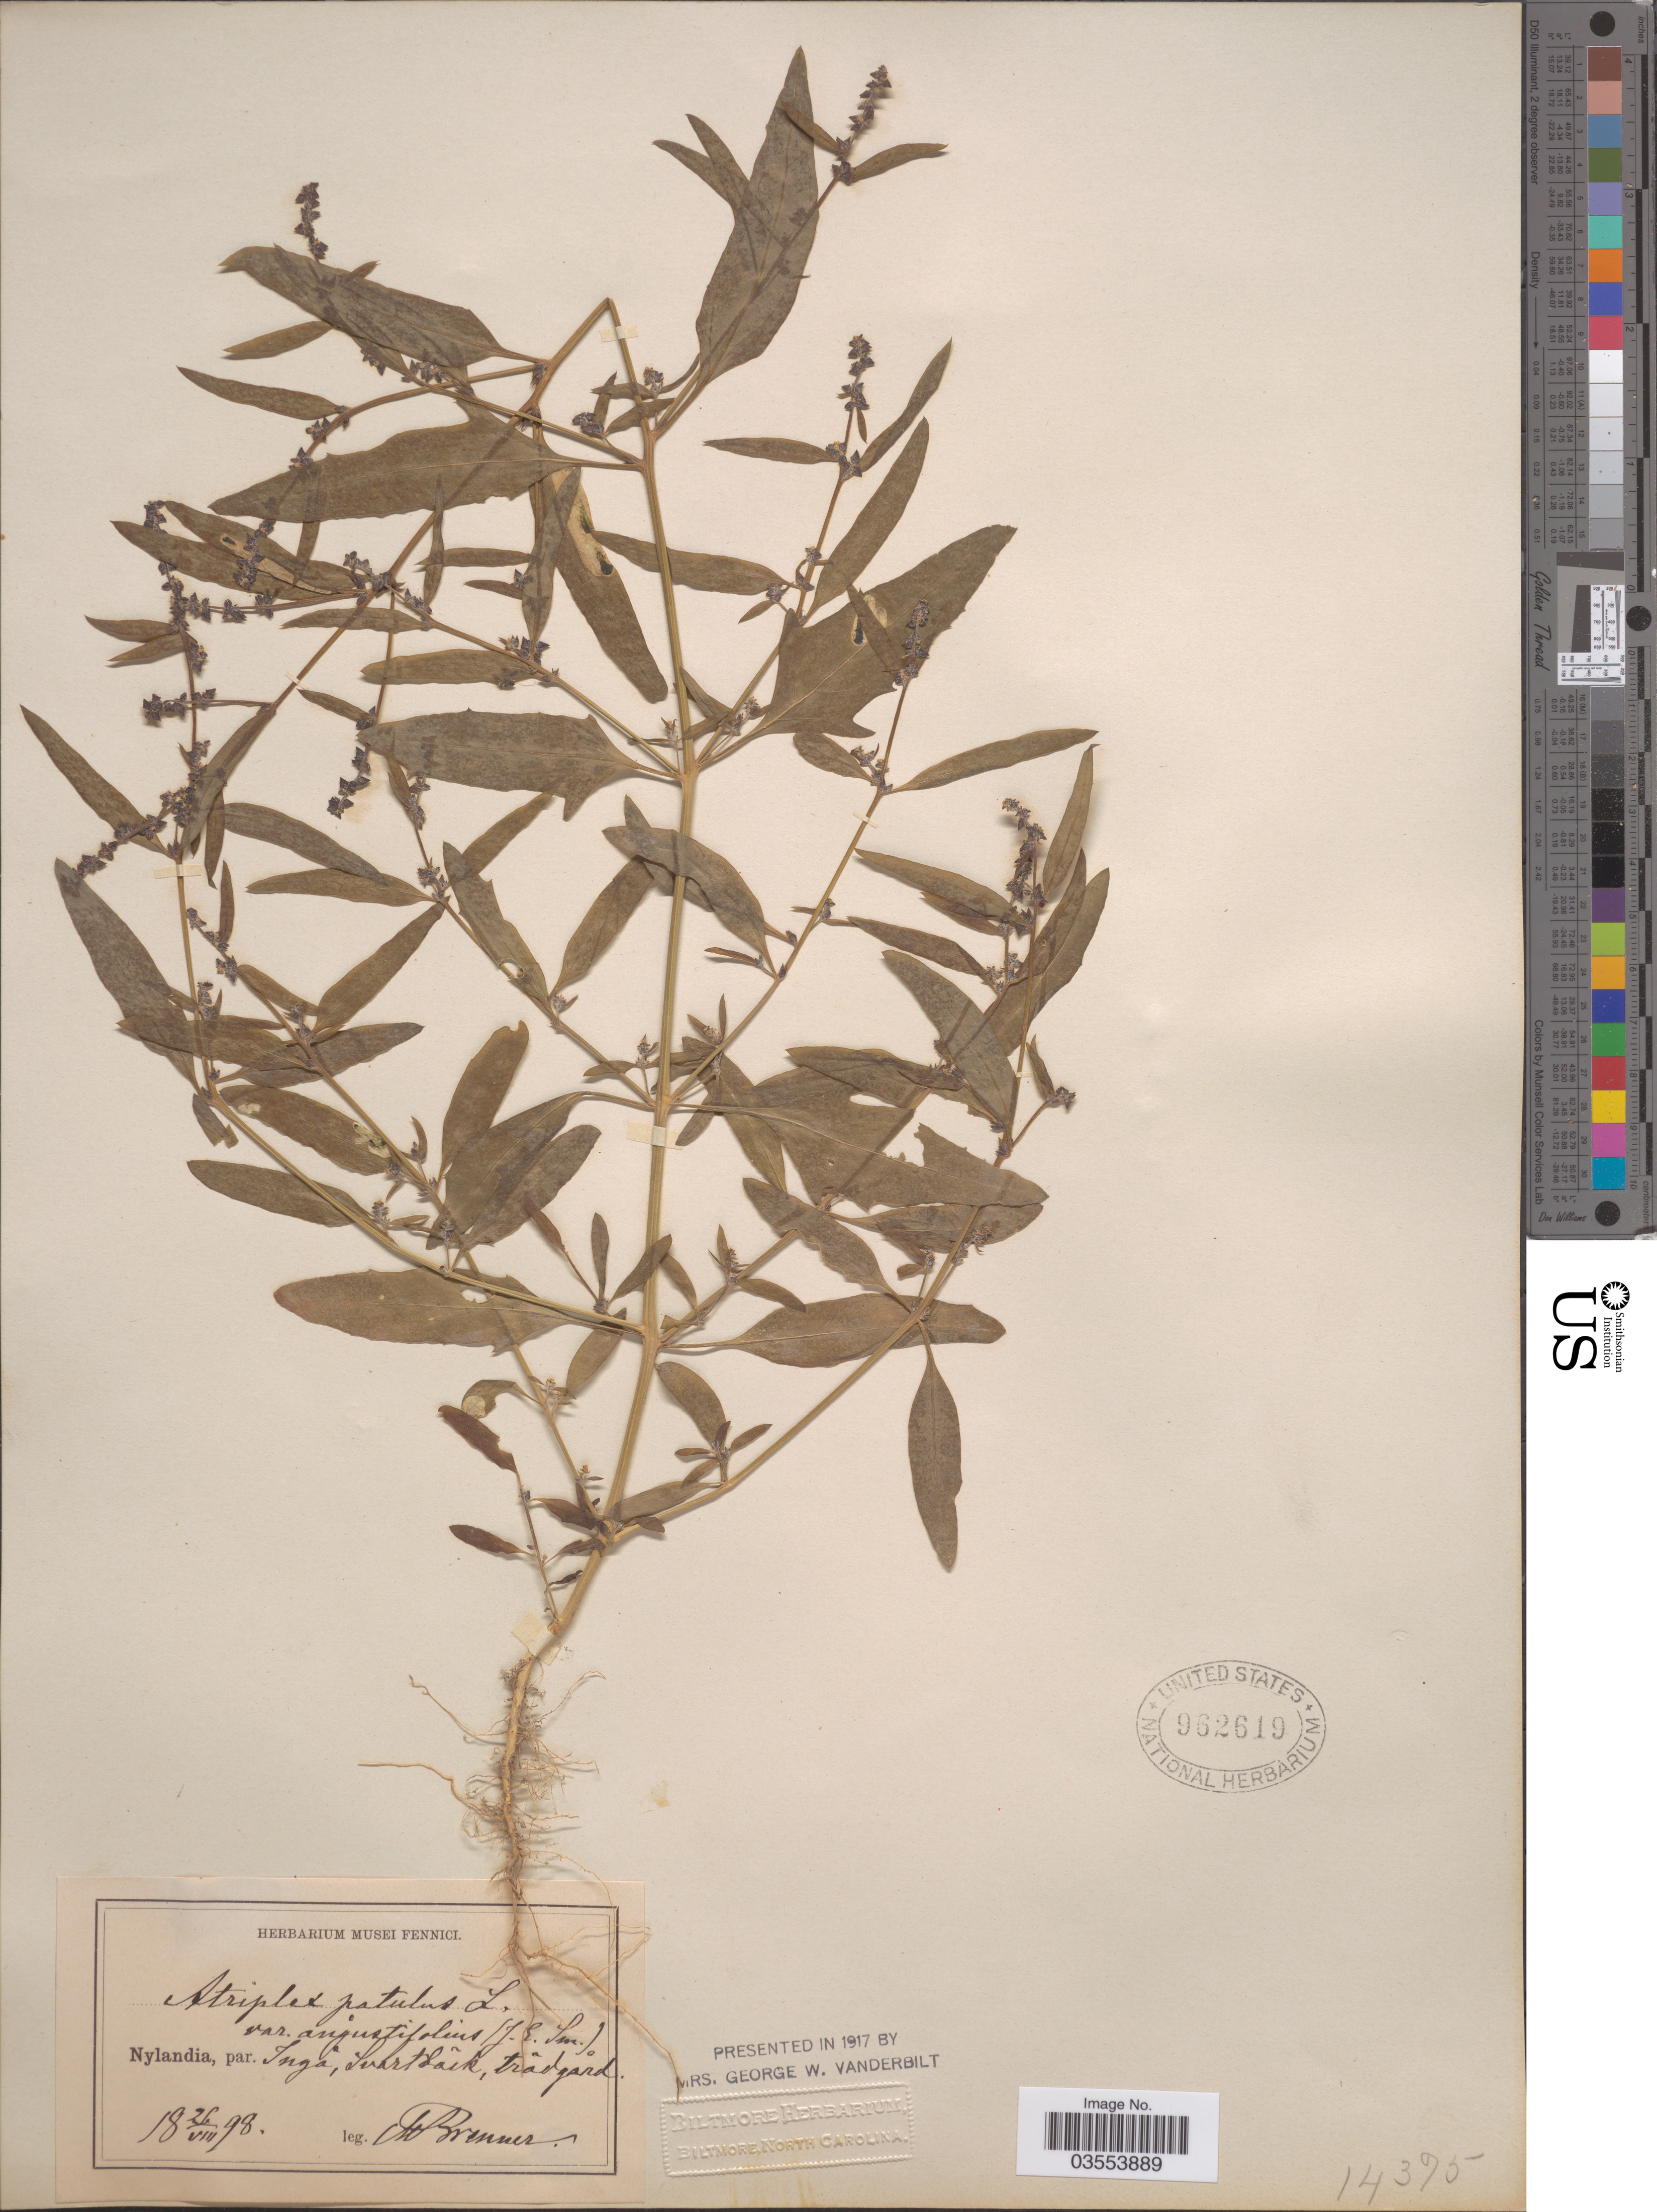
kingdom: Plantae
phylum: Tracheophyta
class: Magnoliopsida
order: Caryophyllales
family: Amaranthaceae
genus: Atriplex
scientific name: Atriplex patula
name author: L.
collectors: M. Brenner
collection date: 1898-08-26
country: Finland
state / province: Itä-Uusimaa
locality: Nylandia, par. Ingå, Svartback, trådgård.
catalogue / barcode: US 962619